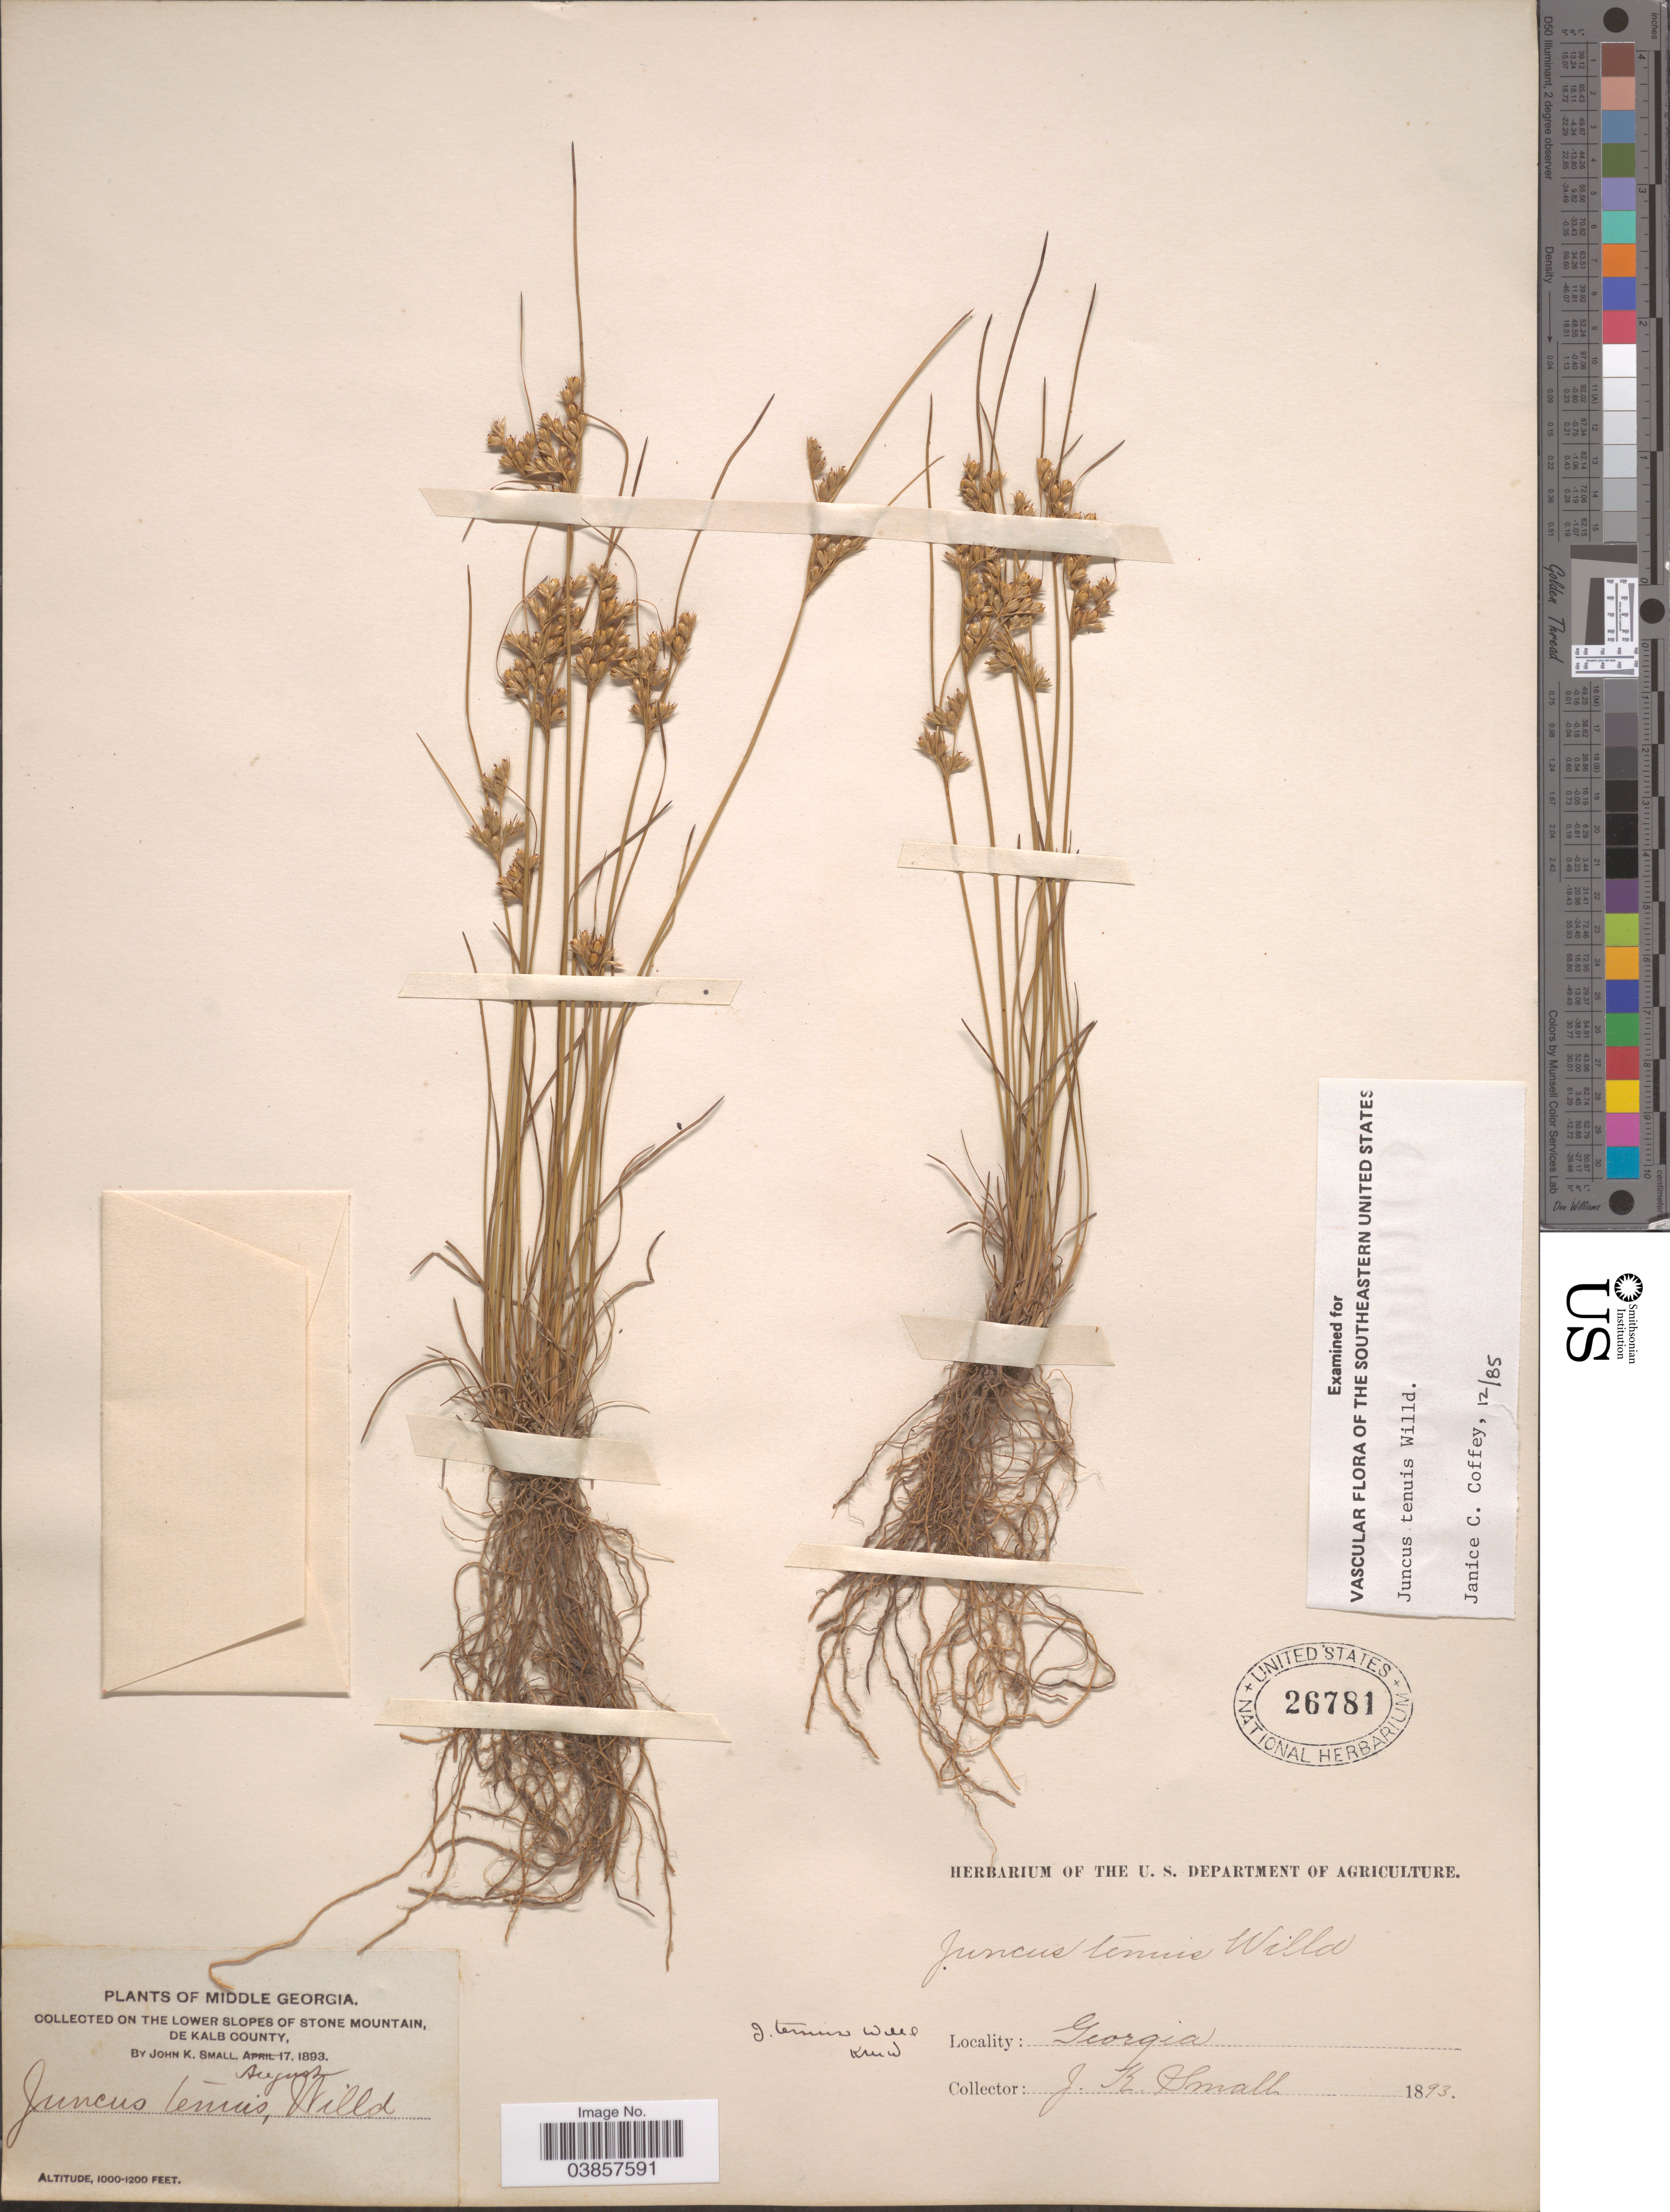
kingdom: Plantae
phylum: Tracheophyta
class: Liliopsida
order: Poales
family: Juncaceae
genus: Juncus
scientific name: Juncus tenuis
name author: Willd.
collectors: J. K. Small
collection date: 1893-08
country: United States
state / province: Georgia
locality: Middle Georgia. On the lower slopes of Stone Mountain, De Kalb County.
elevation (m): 305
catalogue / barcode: US 26781